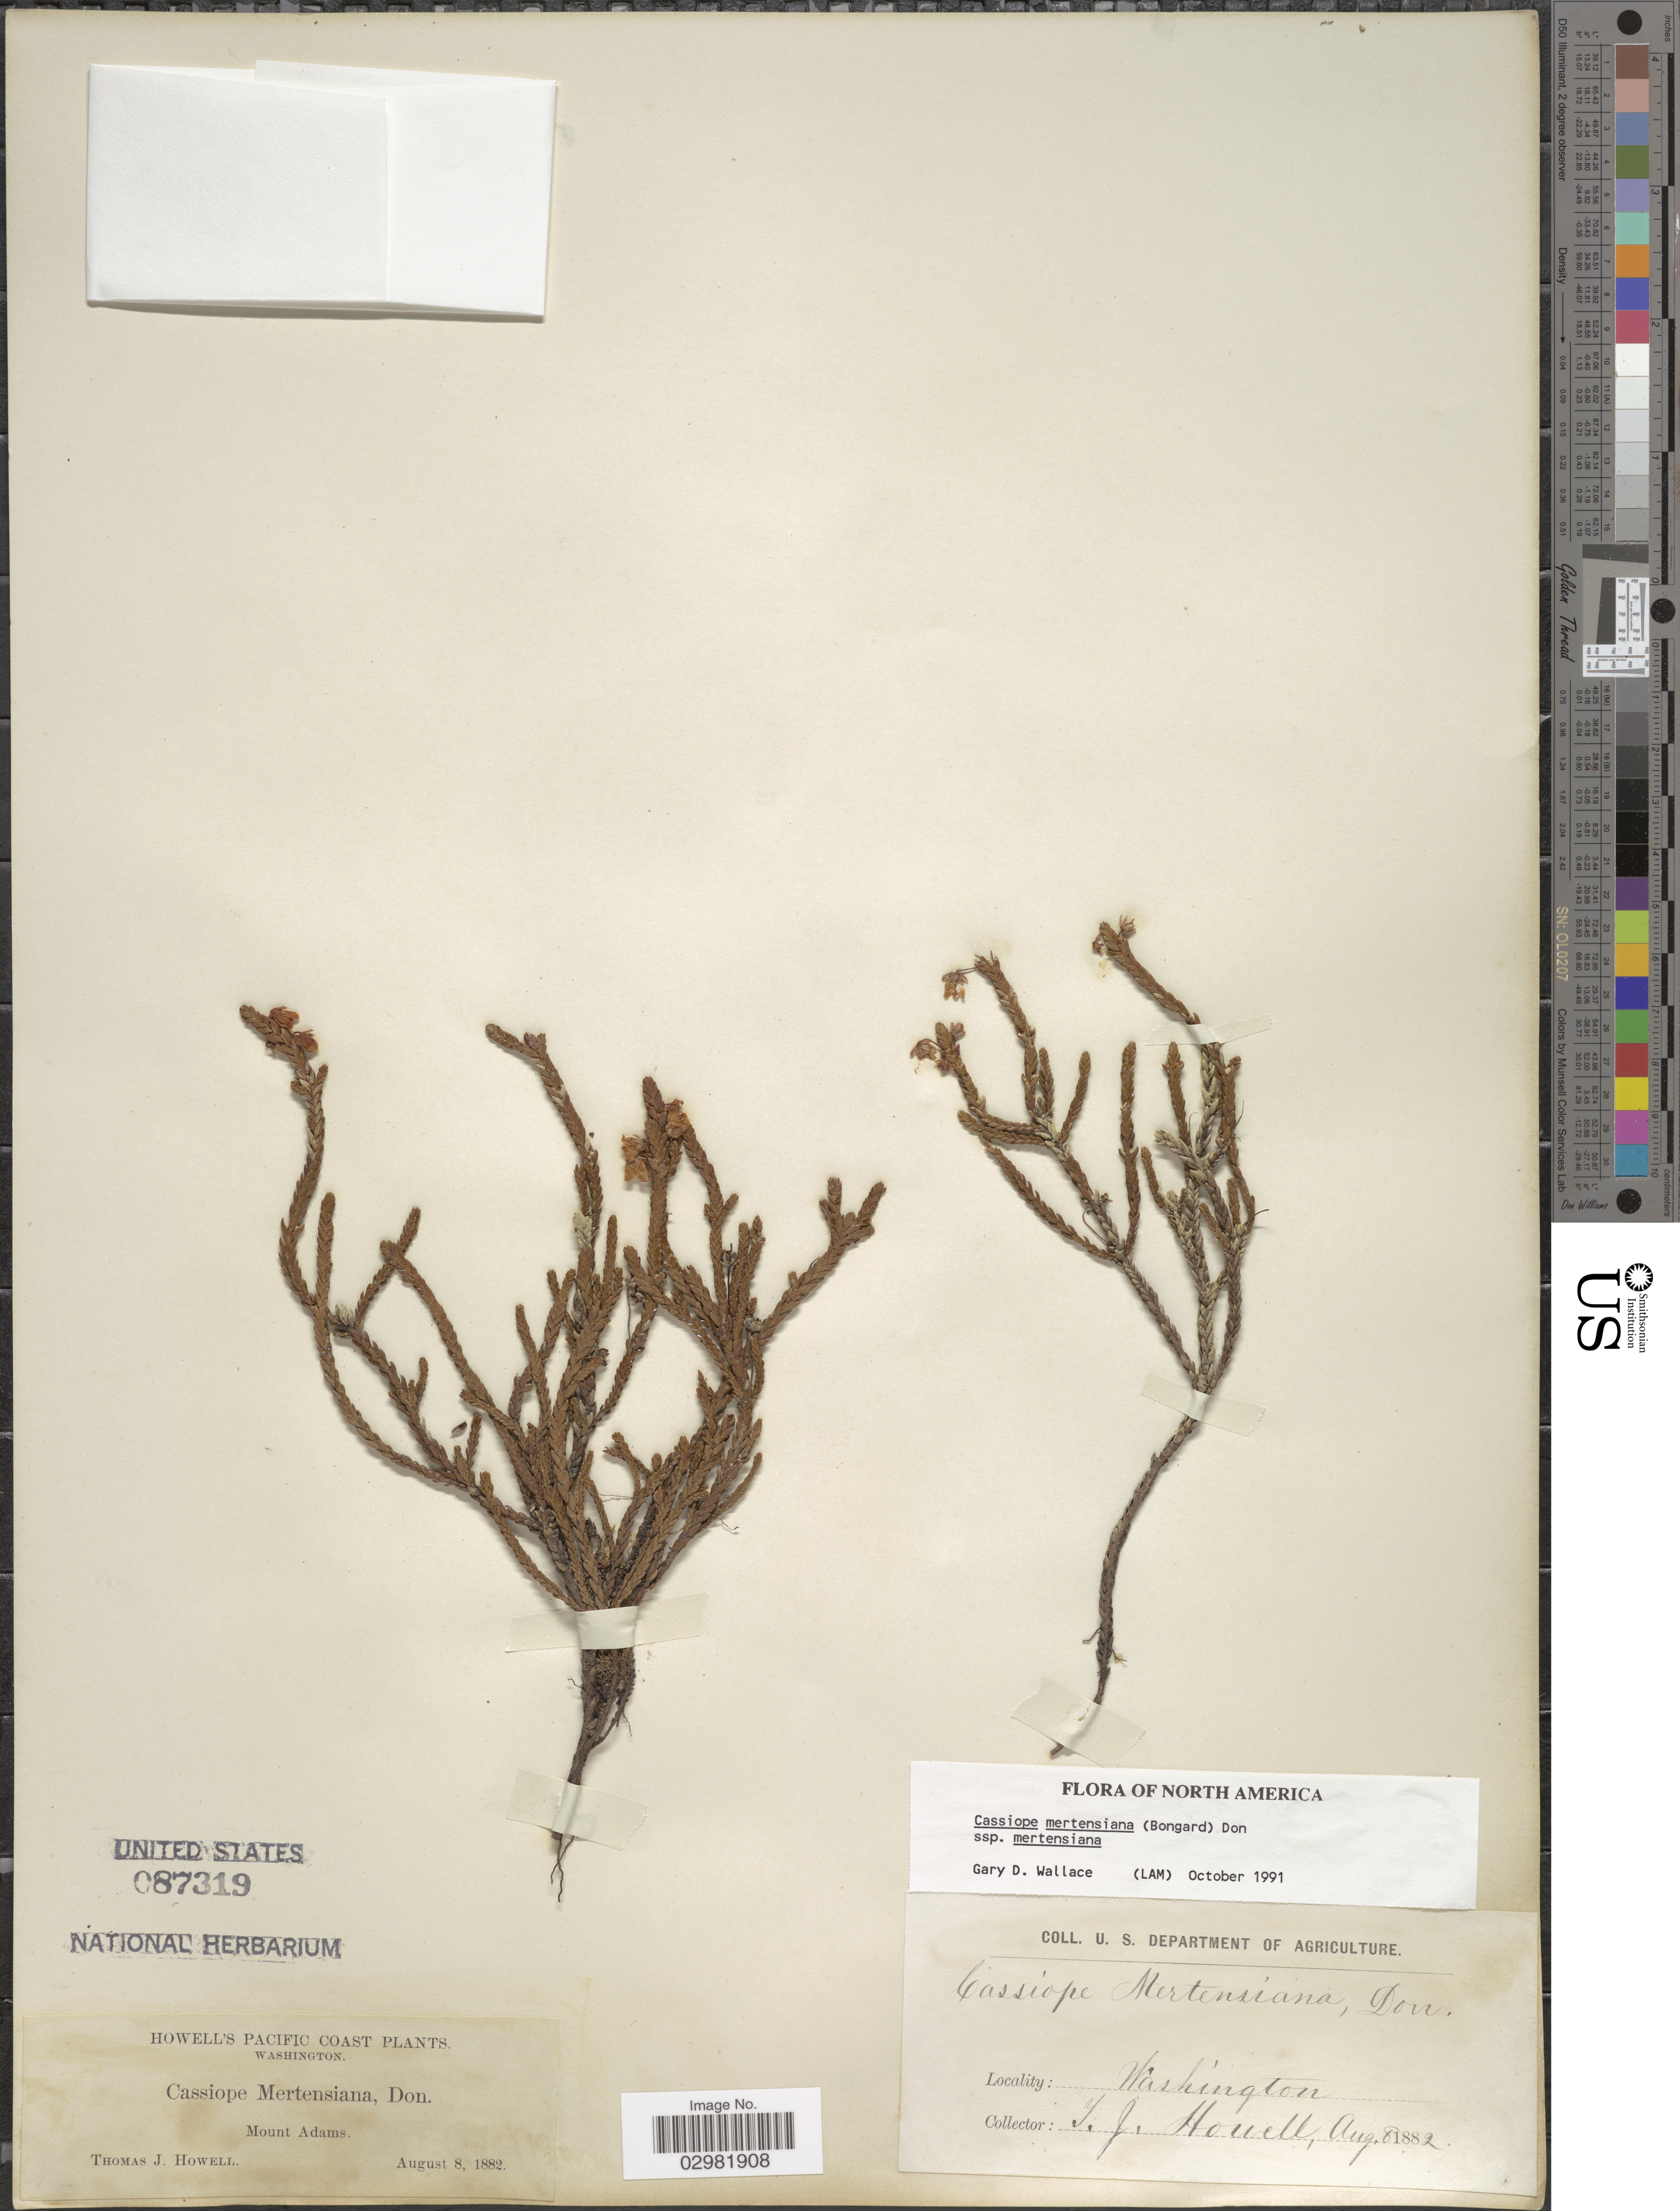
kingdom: Plantae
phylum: Tracheophyta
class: Magnoliopsida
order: Ericales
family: Ericaceae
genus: Cassiope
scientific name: Cassiope mertensiana subsp. mertensiana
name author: (Bong.) G. Don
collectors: T. J. Howell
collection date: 1882-08-08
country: United States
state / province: Washington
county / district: Yakima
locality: Pacific Coast, Mount Adams.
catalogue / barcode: US 87319